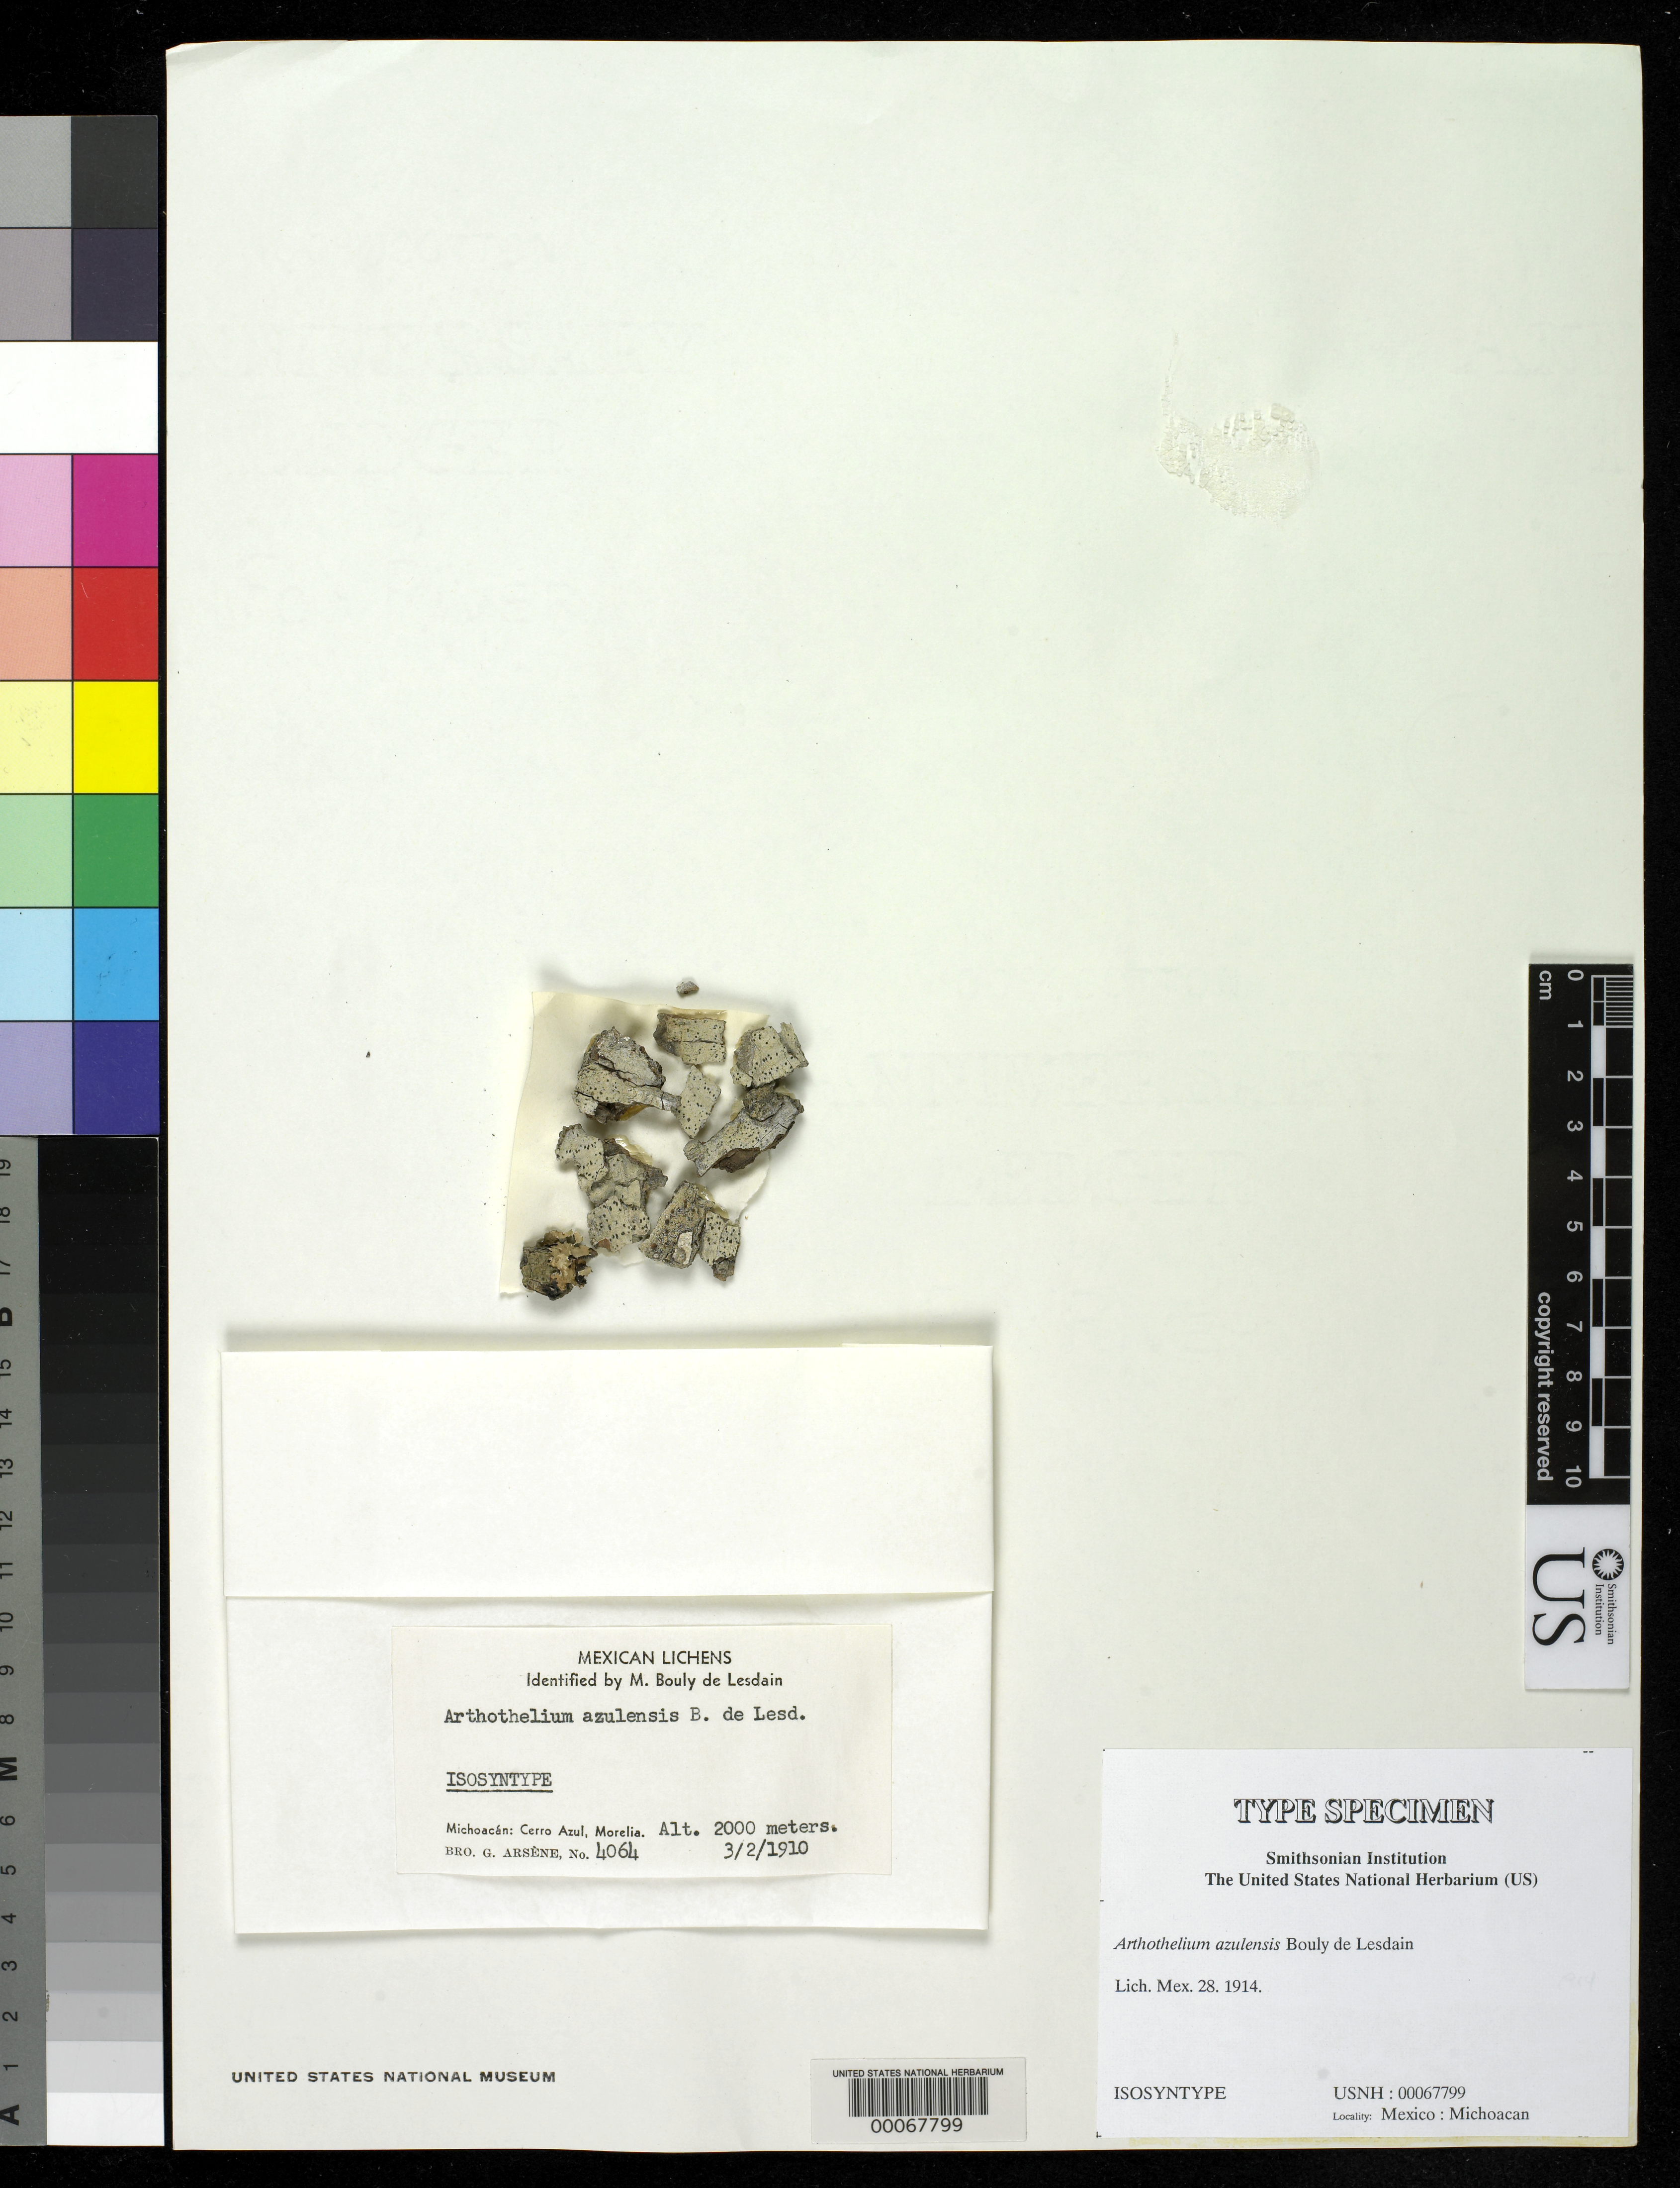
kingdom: Fungi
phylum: Ascomycota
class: Arthoniomycetes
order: Arthoniales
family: Arthoniaceae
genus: Arthothelium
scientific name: Arthothelium azulensis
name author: B. de Lesd.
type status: Isosyntype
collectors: Bro. G. Arsène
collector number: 4064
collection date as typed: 03 Feb 1910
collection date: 1910-02-03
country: Mexico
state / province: Michoacán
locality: Cerro Azul; Morelia.